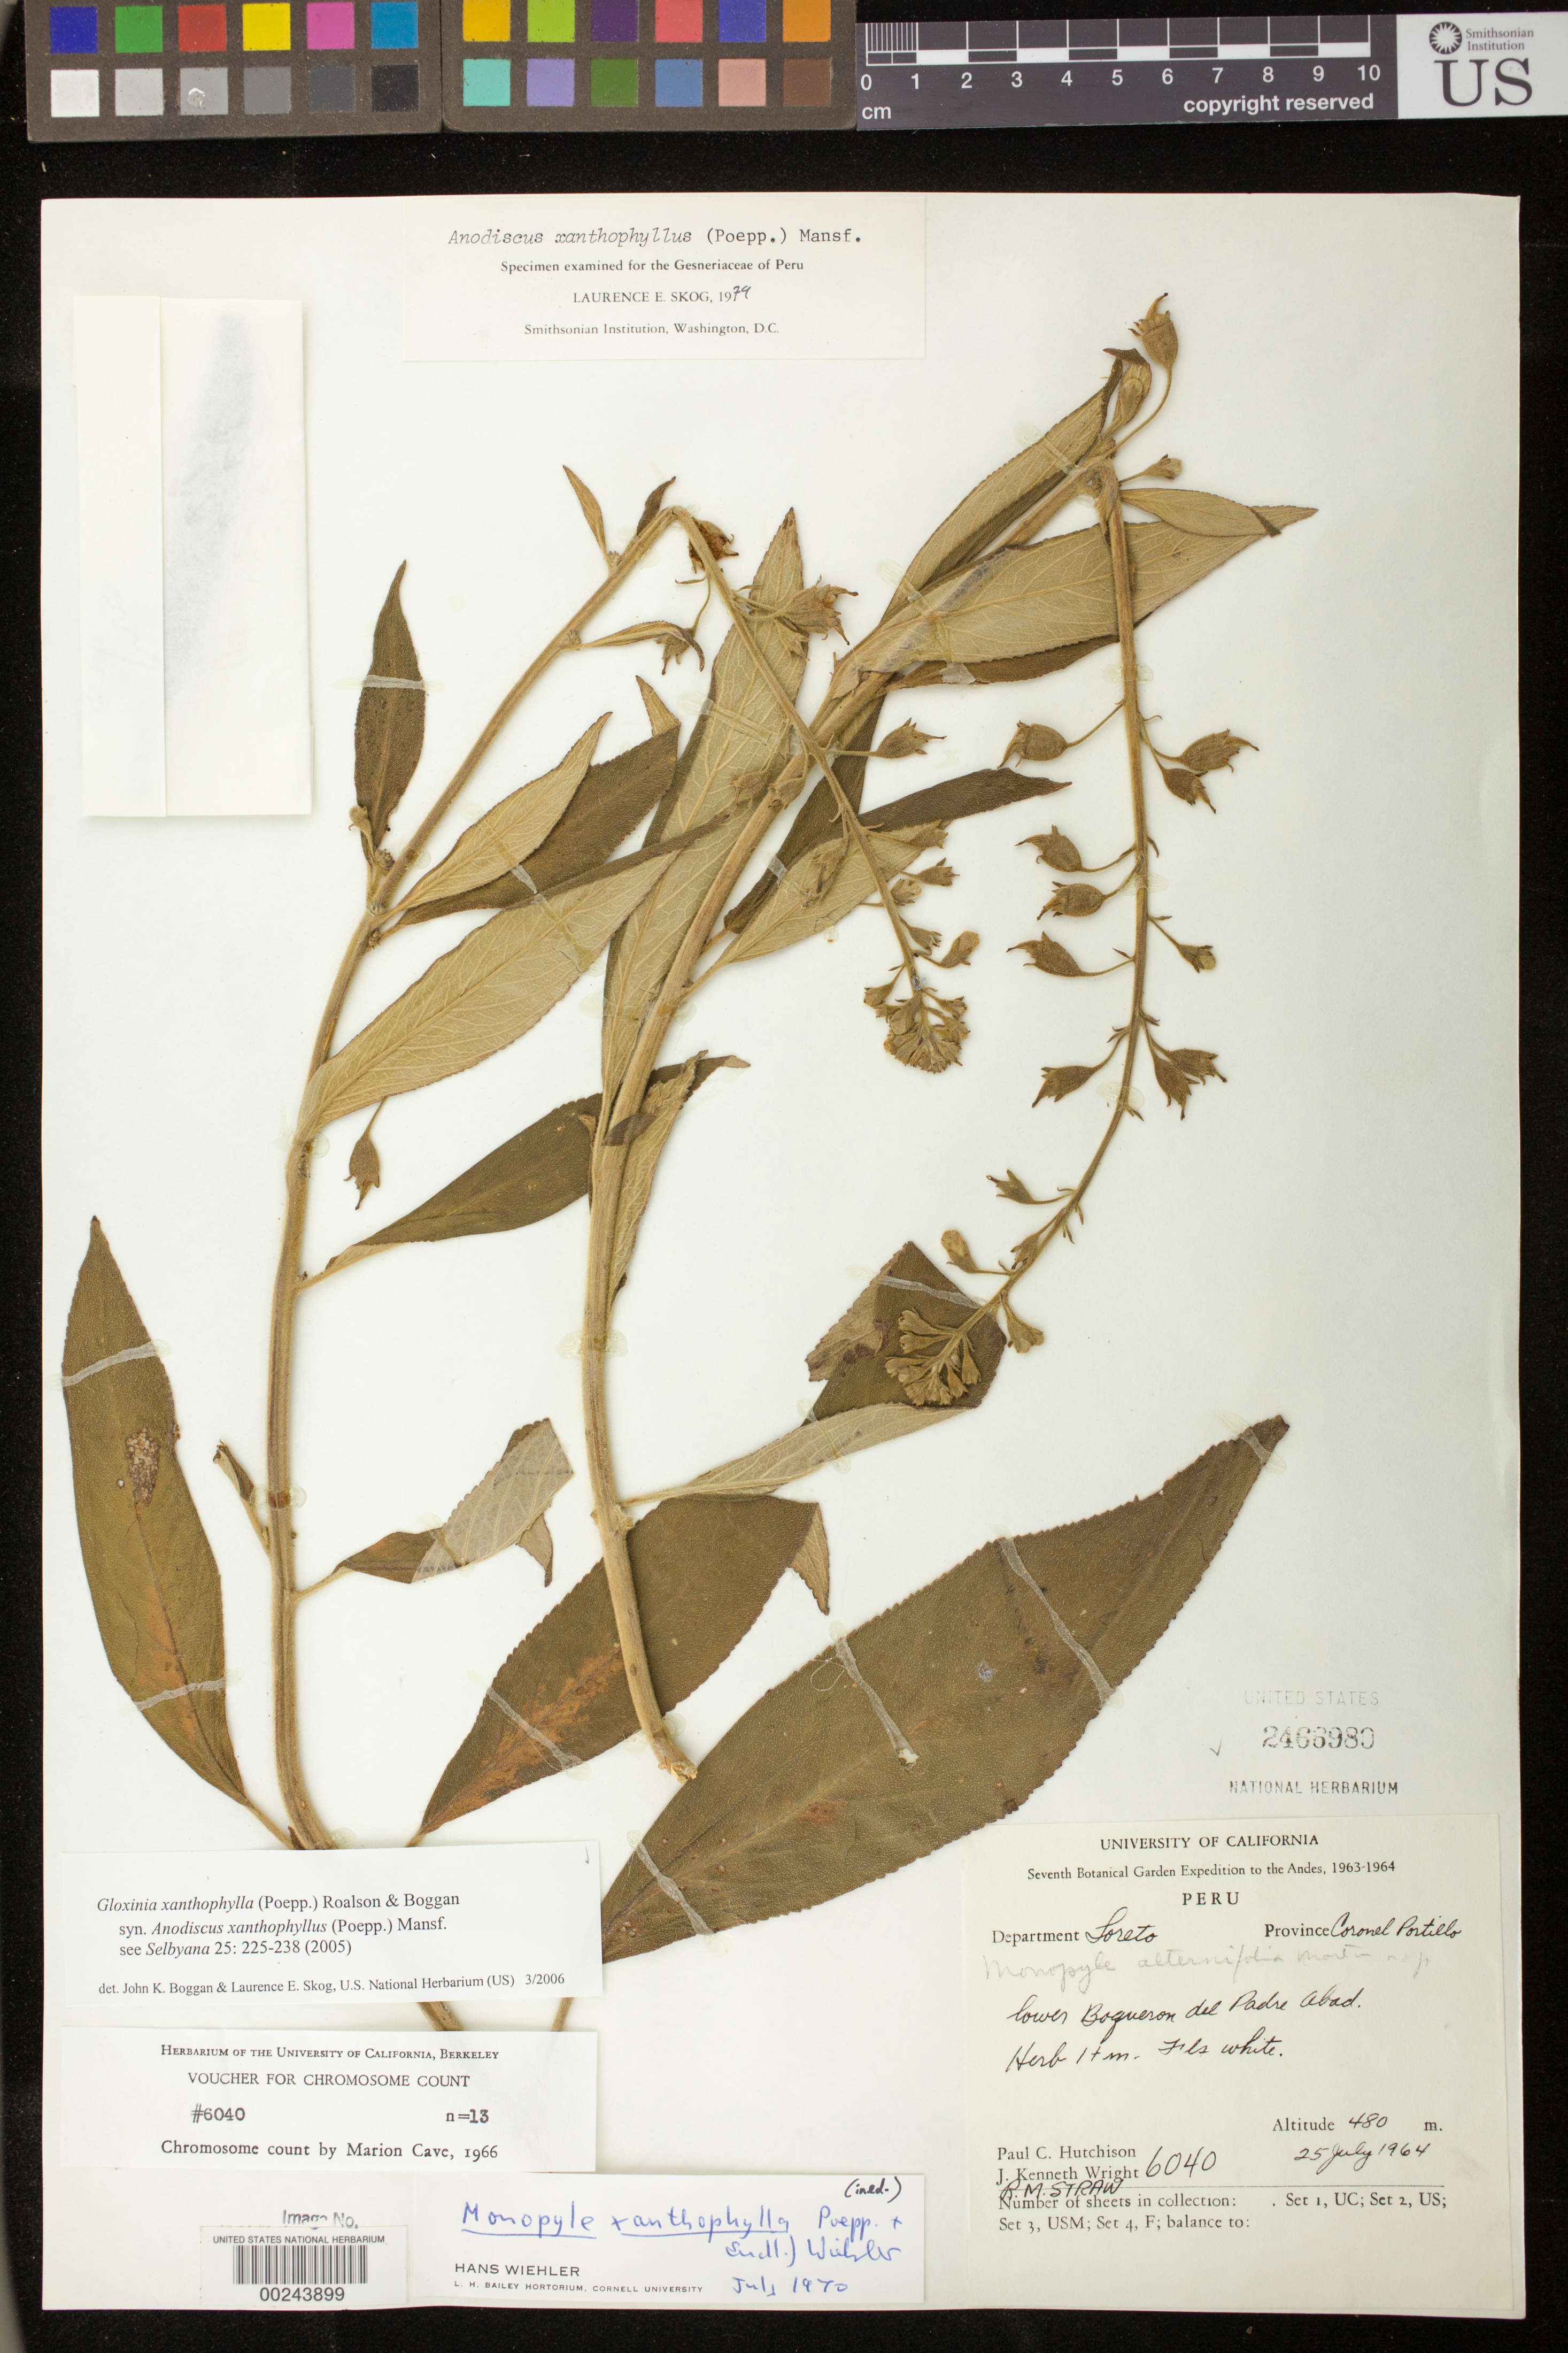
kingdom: Plantae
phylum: Tracheophyta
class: Magnoliopsida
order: Lamiales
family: Gesneriaceae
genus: Gloxinia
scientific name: Gloxinia xanthophylla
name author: (Poepp.) Roalson & Boggan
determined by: Boggan, J. K.; Skog, L. E.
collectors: P. C. Hutchison, J. K. Wright & R. M. Straw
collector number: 6040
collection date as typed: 25 Jul 1964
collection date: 1964-07-25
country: Peru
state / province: Loreto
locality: Prov. Coronel Portillo; Lower Boqueron del Padre Abad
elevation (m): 480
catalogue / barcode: US 2466980